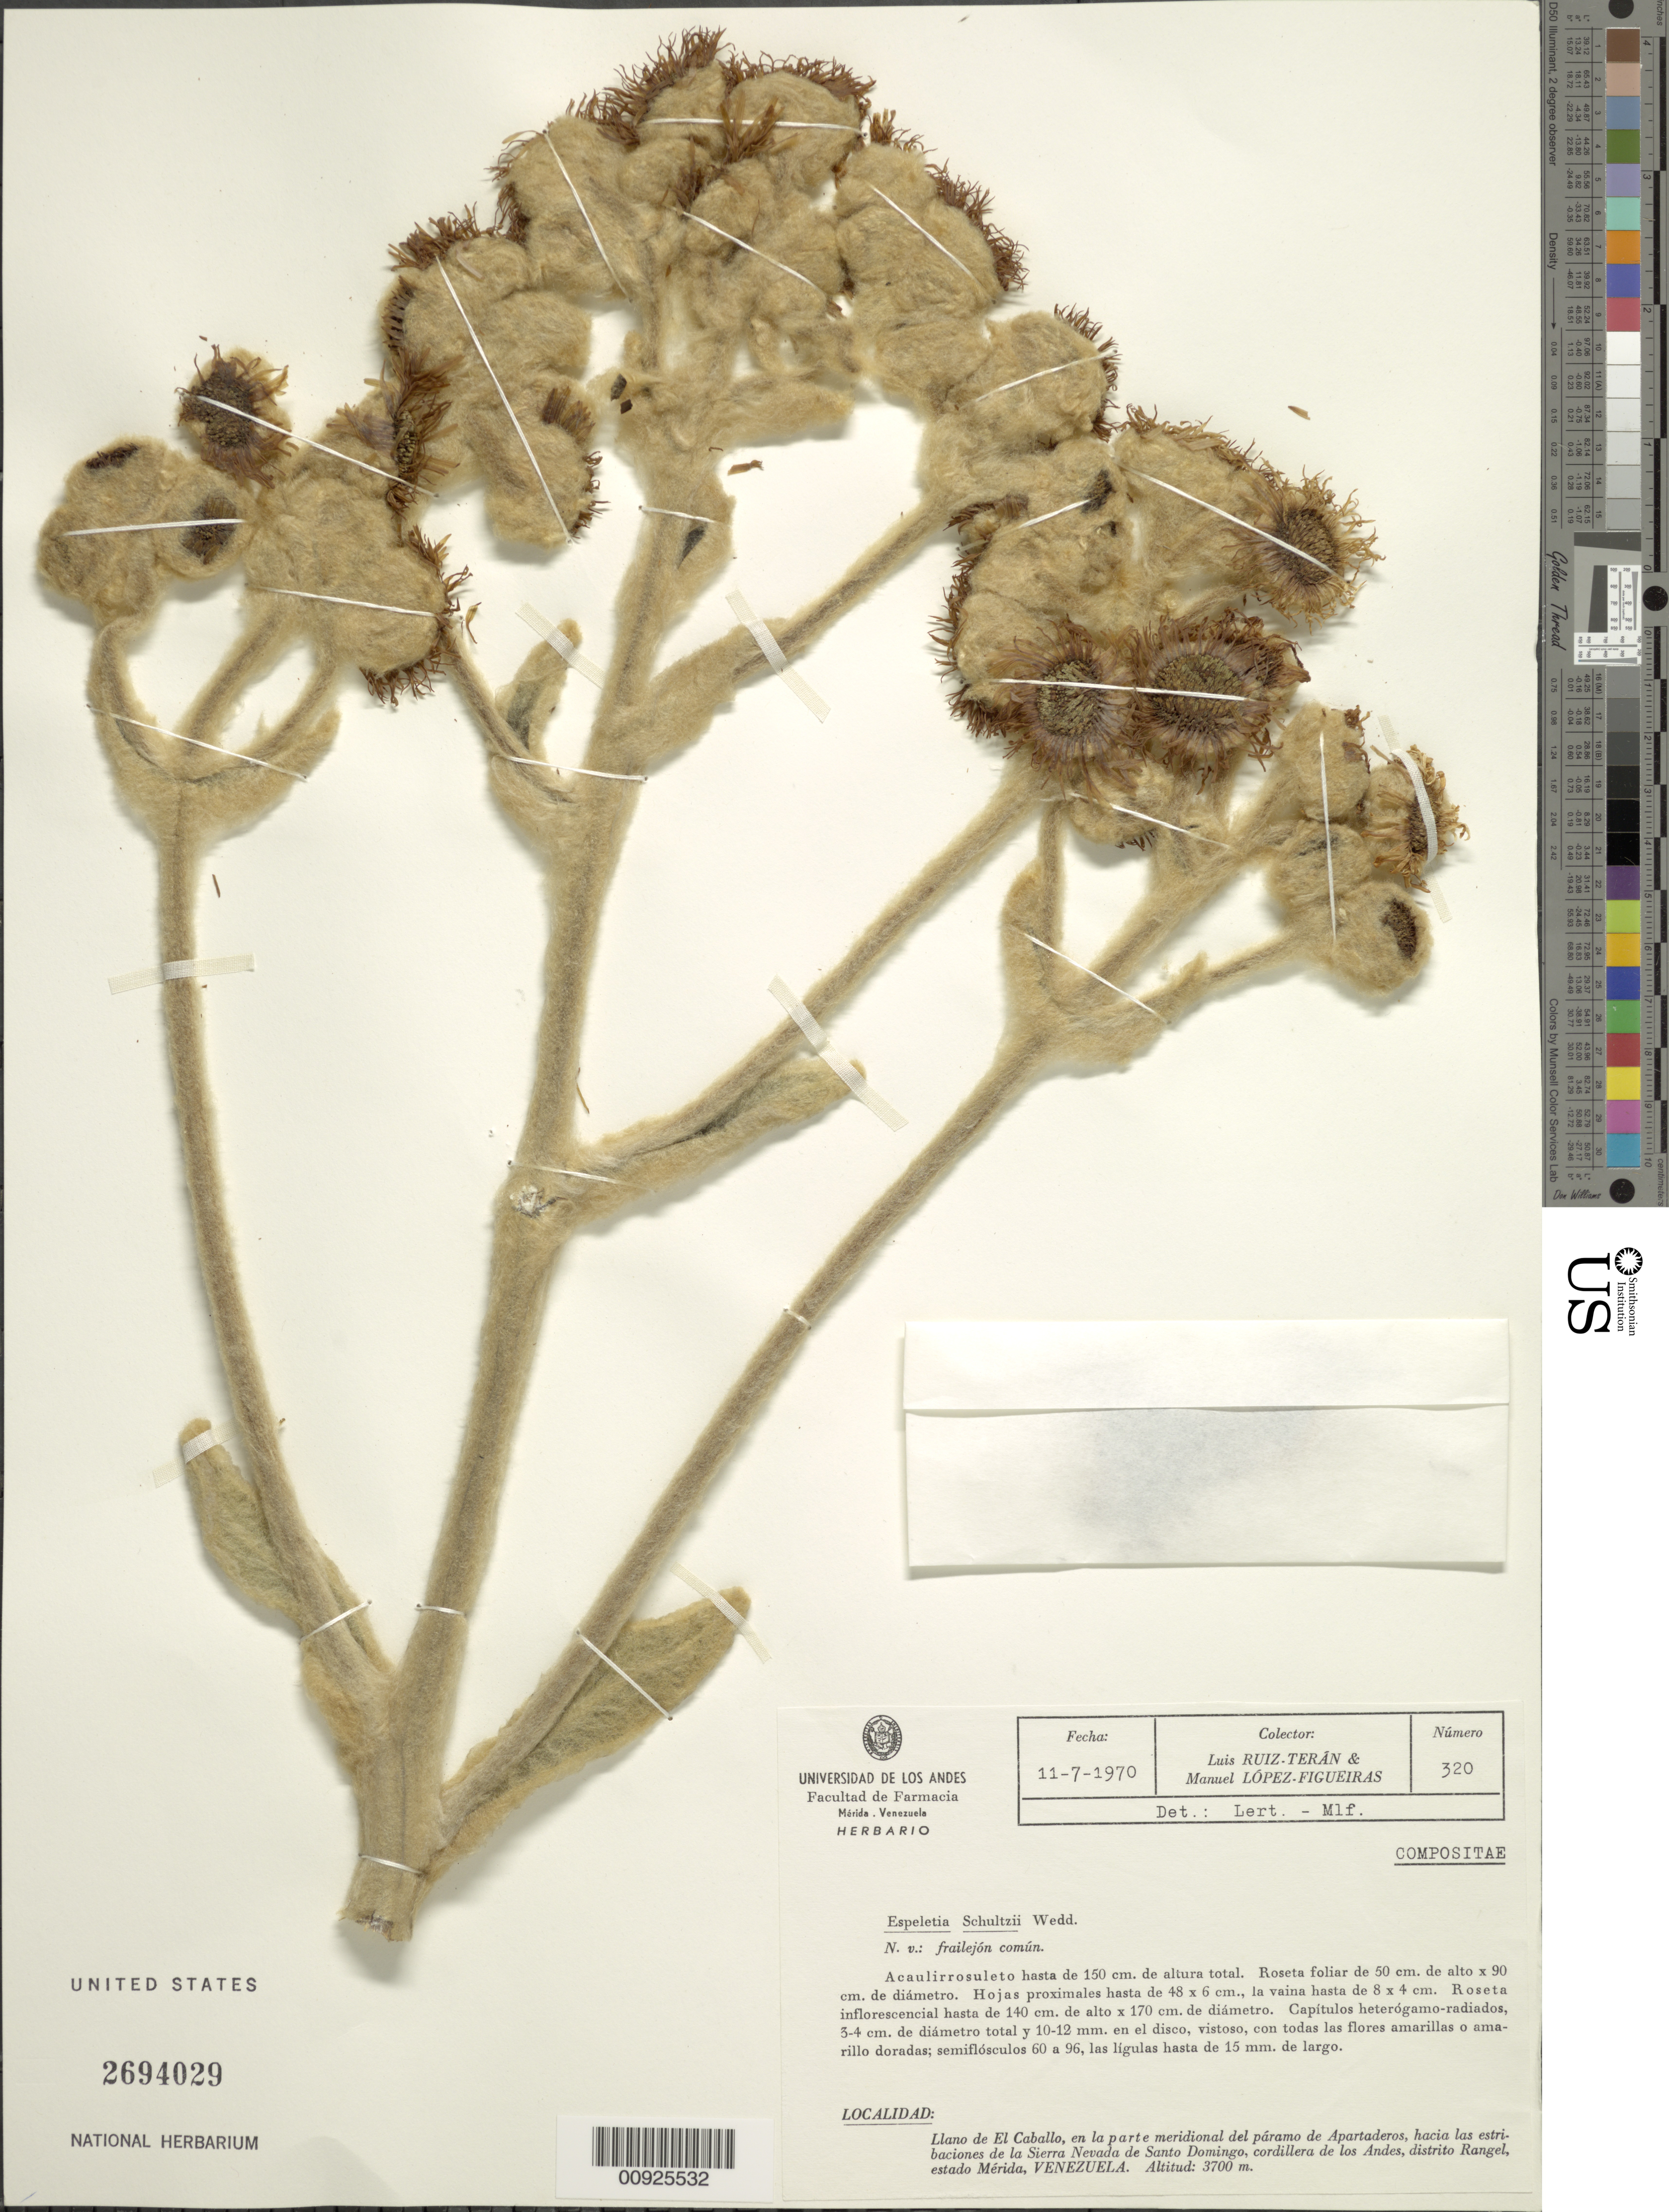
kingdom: Plantae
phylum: Tracheophyta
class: Magnoliopsida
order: Asterales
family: Asteraceae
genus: Espeletia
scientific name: Espeletia schultzii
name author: Wedd.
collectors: J. Leiberg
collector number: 4200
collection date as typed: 04 Jul 1899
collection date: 1899-07-04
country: United States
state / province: Oregon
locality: Between Elk Creek and Abbott Butte, Umpgua Divide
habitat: shady woods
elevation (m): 518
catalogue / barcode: US 621164